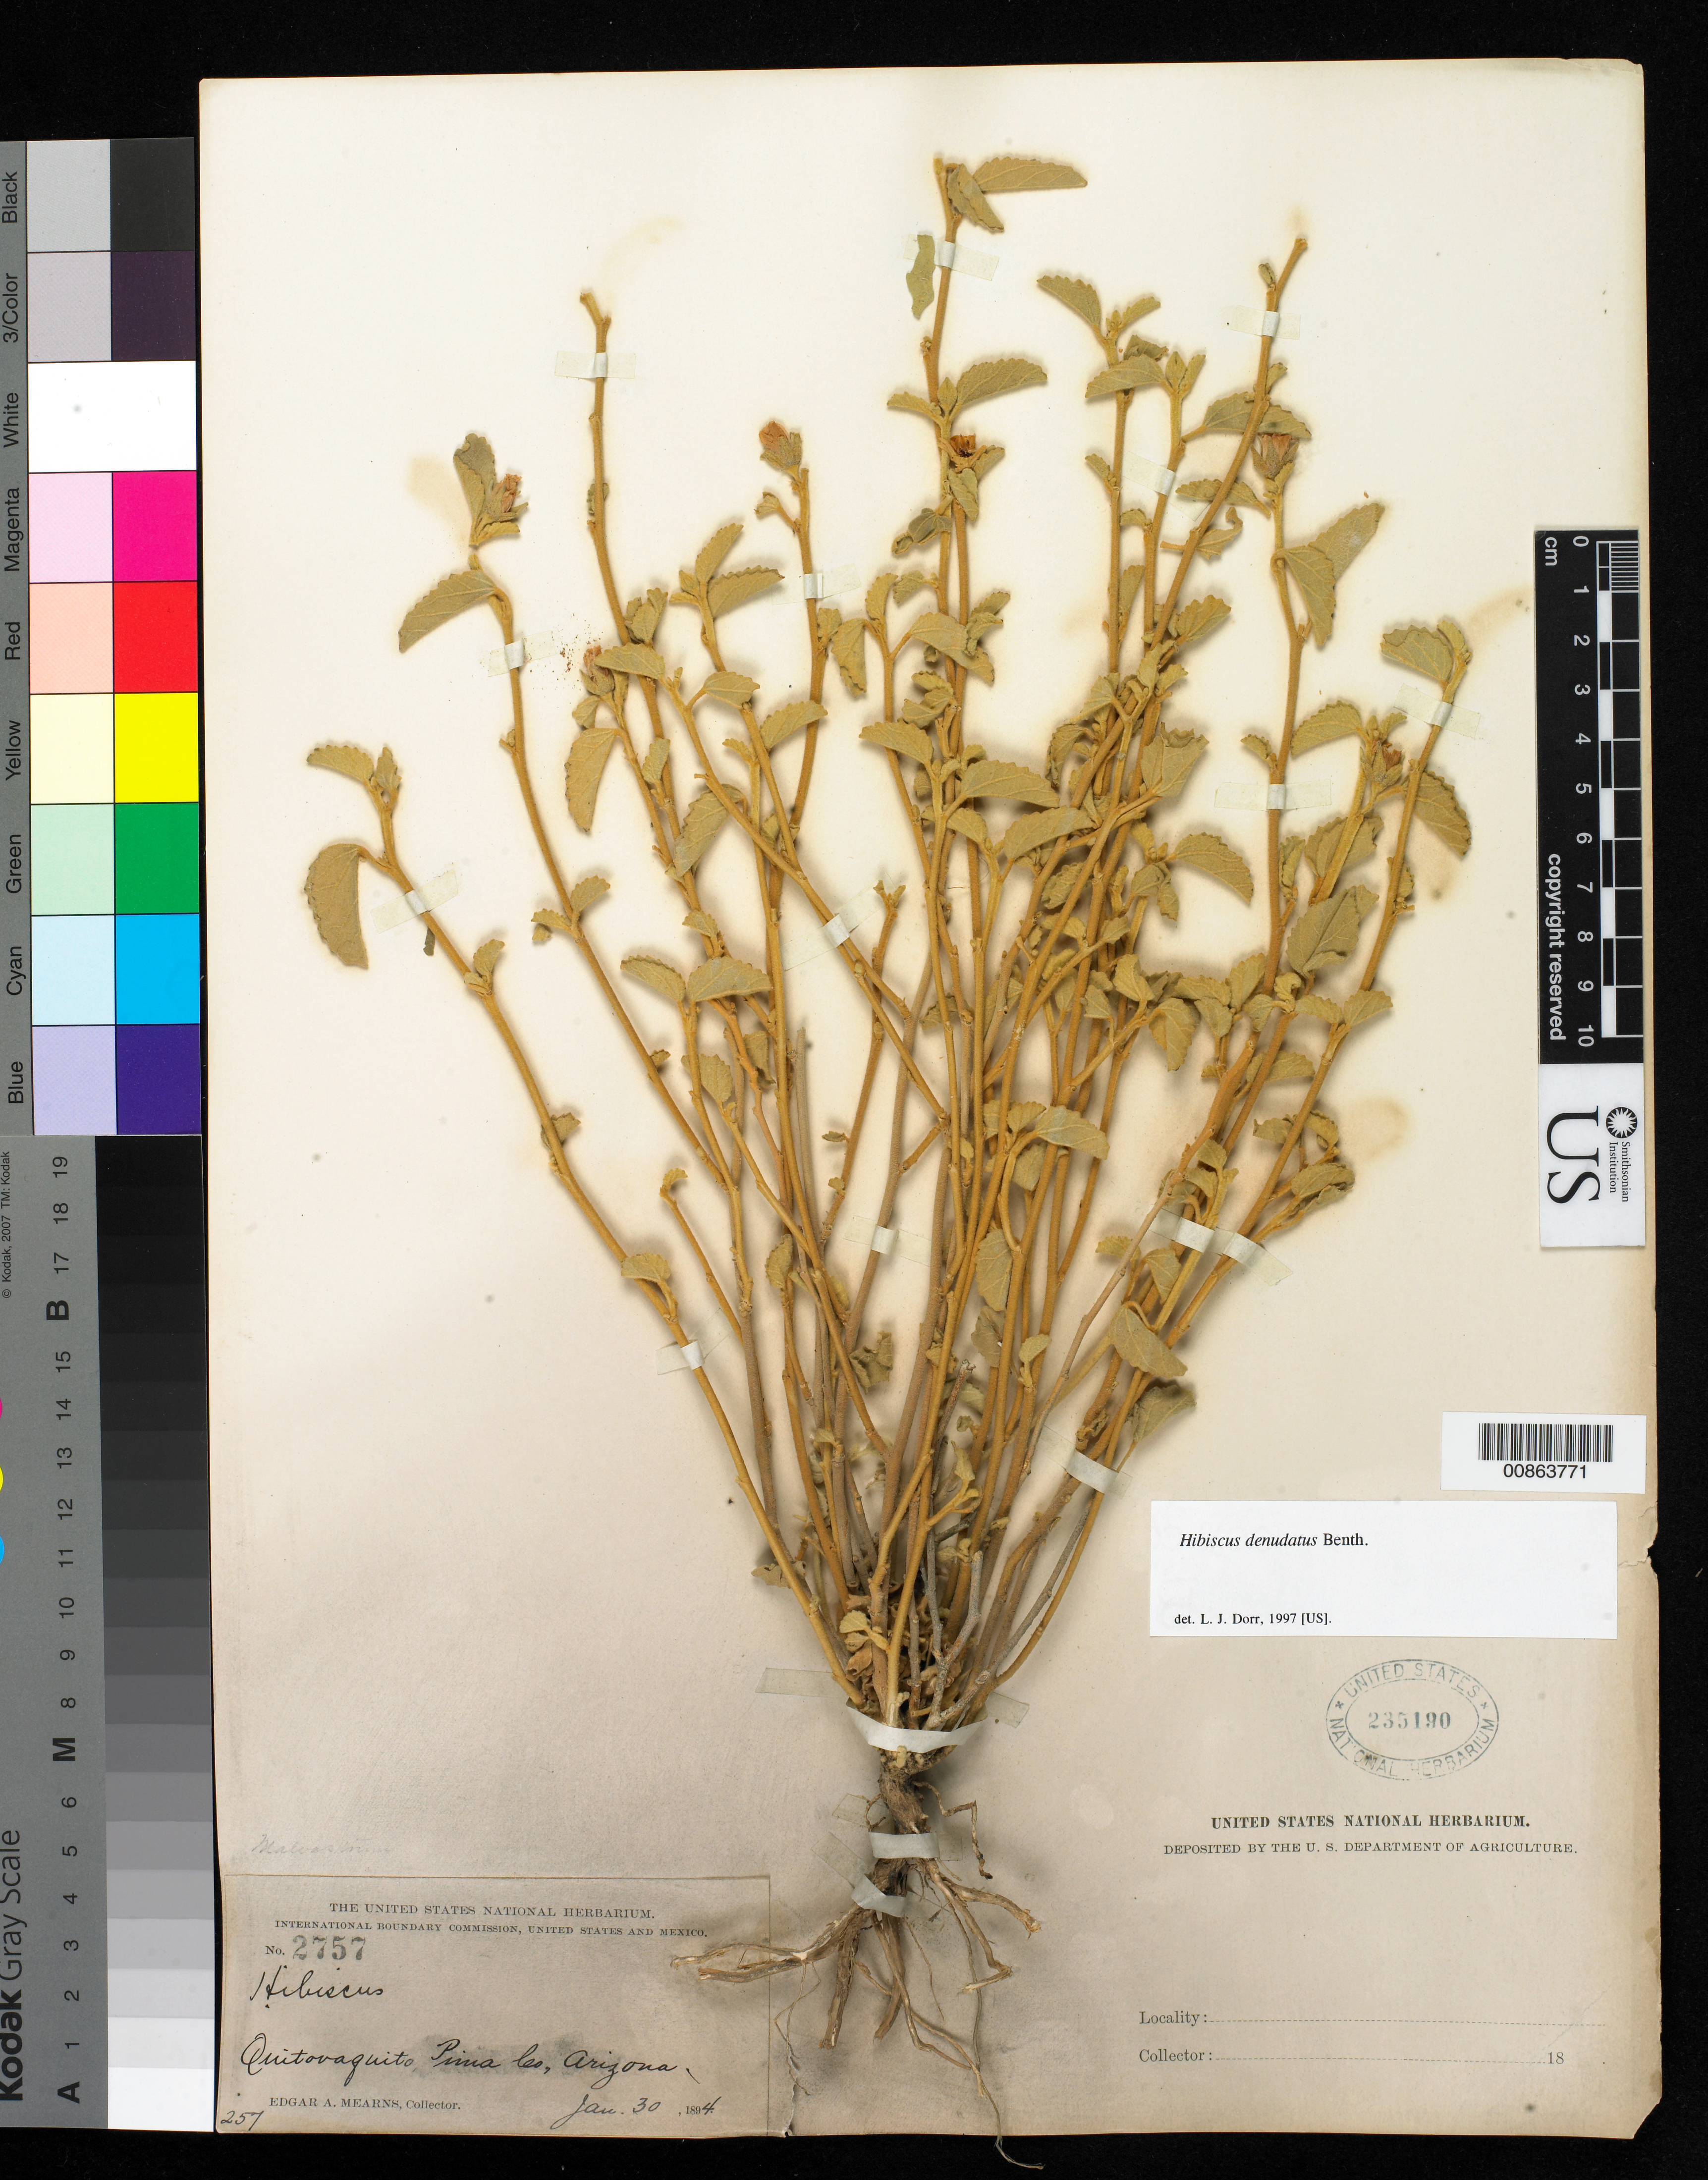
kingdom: Plantae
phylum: Tracheophyta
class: Magnoliopsida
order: Malvales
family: Malvaceae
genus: Hibiscus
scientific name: Hibiscus denudatus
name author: Benth.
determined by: Dorr, L. J., (BOT), Smithsonian Institution - National Museum of Natural History (UNITED STATES)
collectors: E. A. Mearns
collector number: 2757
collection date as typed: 30 Jan 1894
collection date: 1894-01-30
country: United States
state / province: Arizona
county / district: Pima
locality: Quitovaquito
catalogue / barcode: US 235190